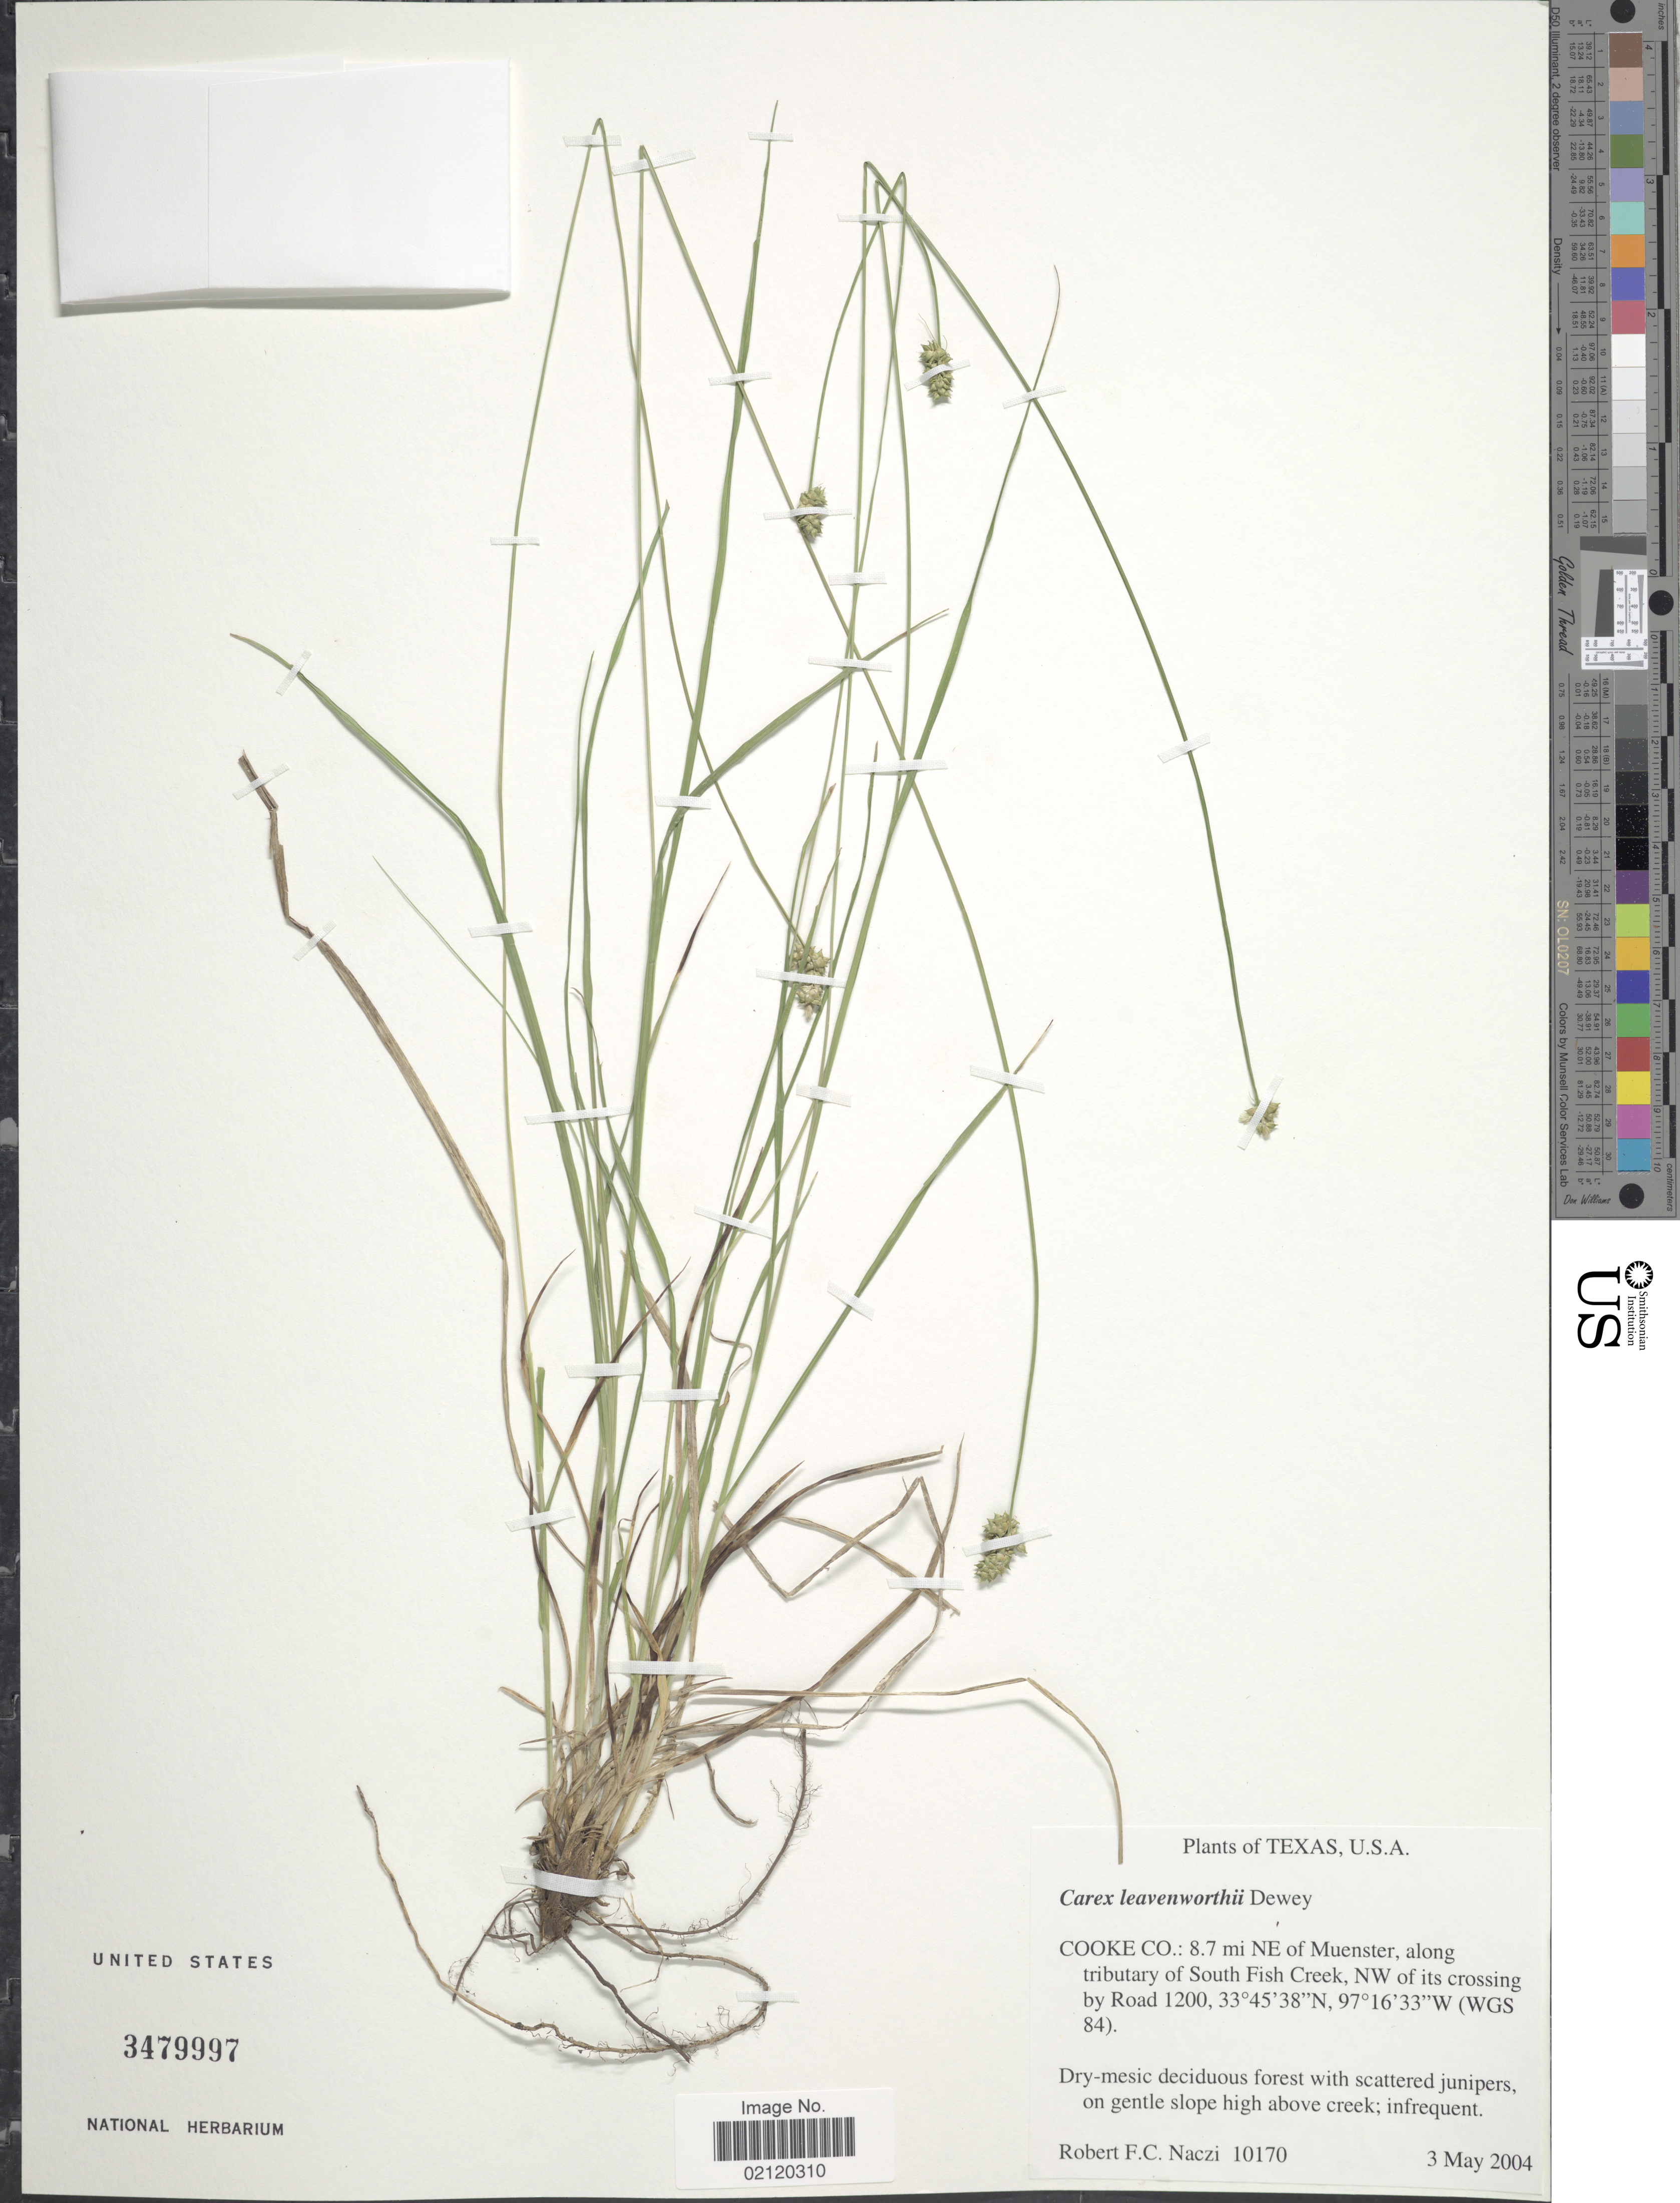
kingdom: Plantae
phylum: Tracheophyta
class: Liliopsida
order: Poales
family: Cyperaceae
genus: Carex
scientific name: Carex leavenworthii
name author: Dewey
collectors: R. F. C. Naczi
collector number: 10170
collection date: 2004-05-03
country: United States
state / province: Texas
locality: Cooke Co.: 8.7 mi NE of Muenster, along tributary of South Fish Creek, NW of its crossing by road (WGS 84)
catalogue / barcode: US 3479997